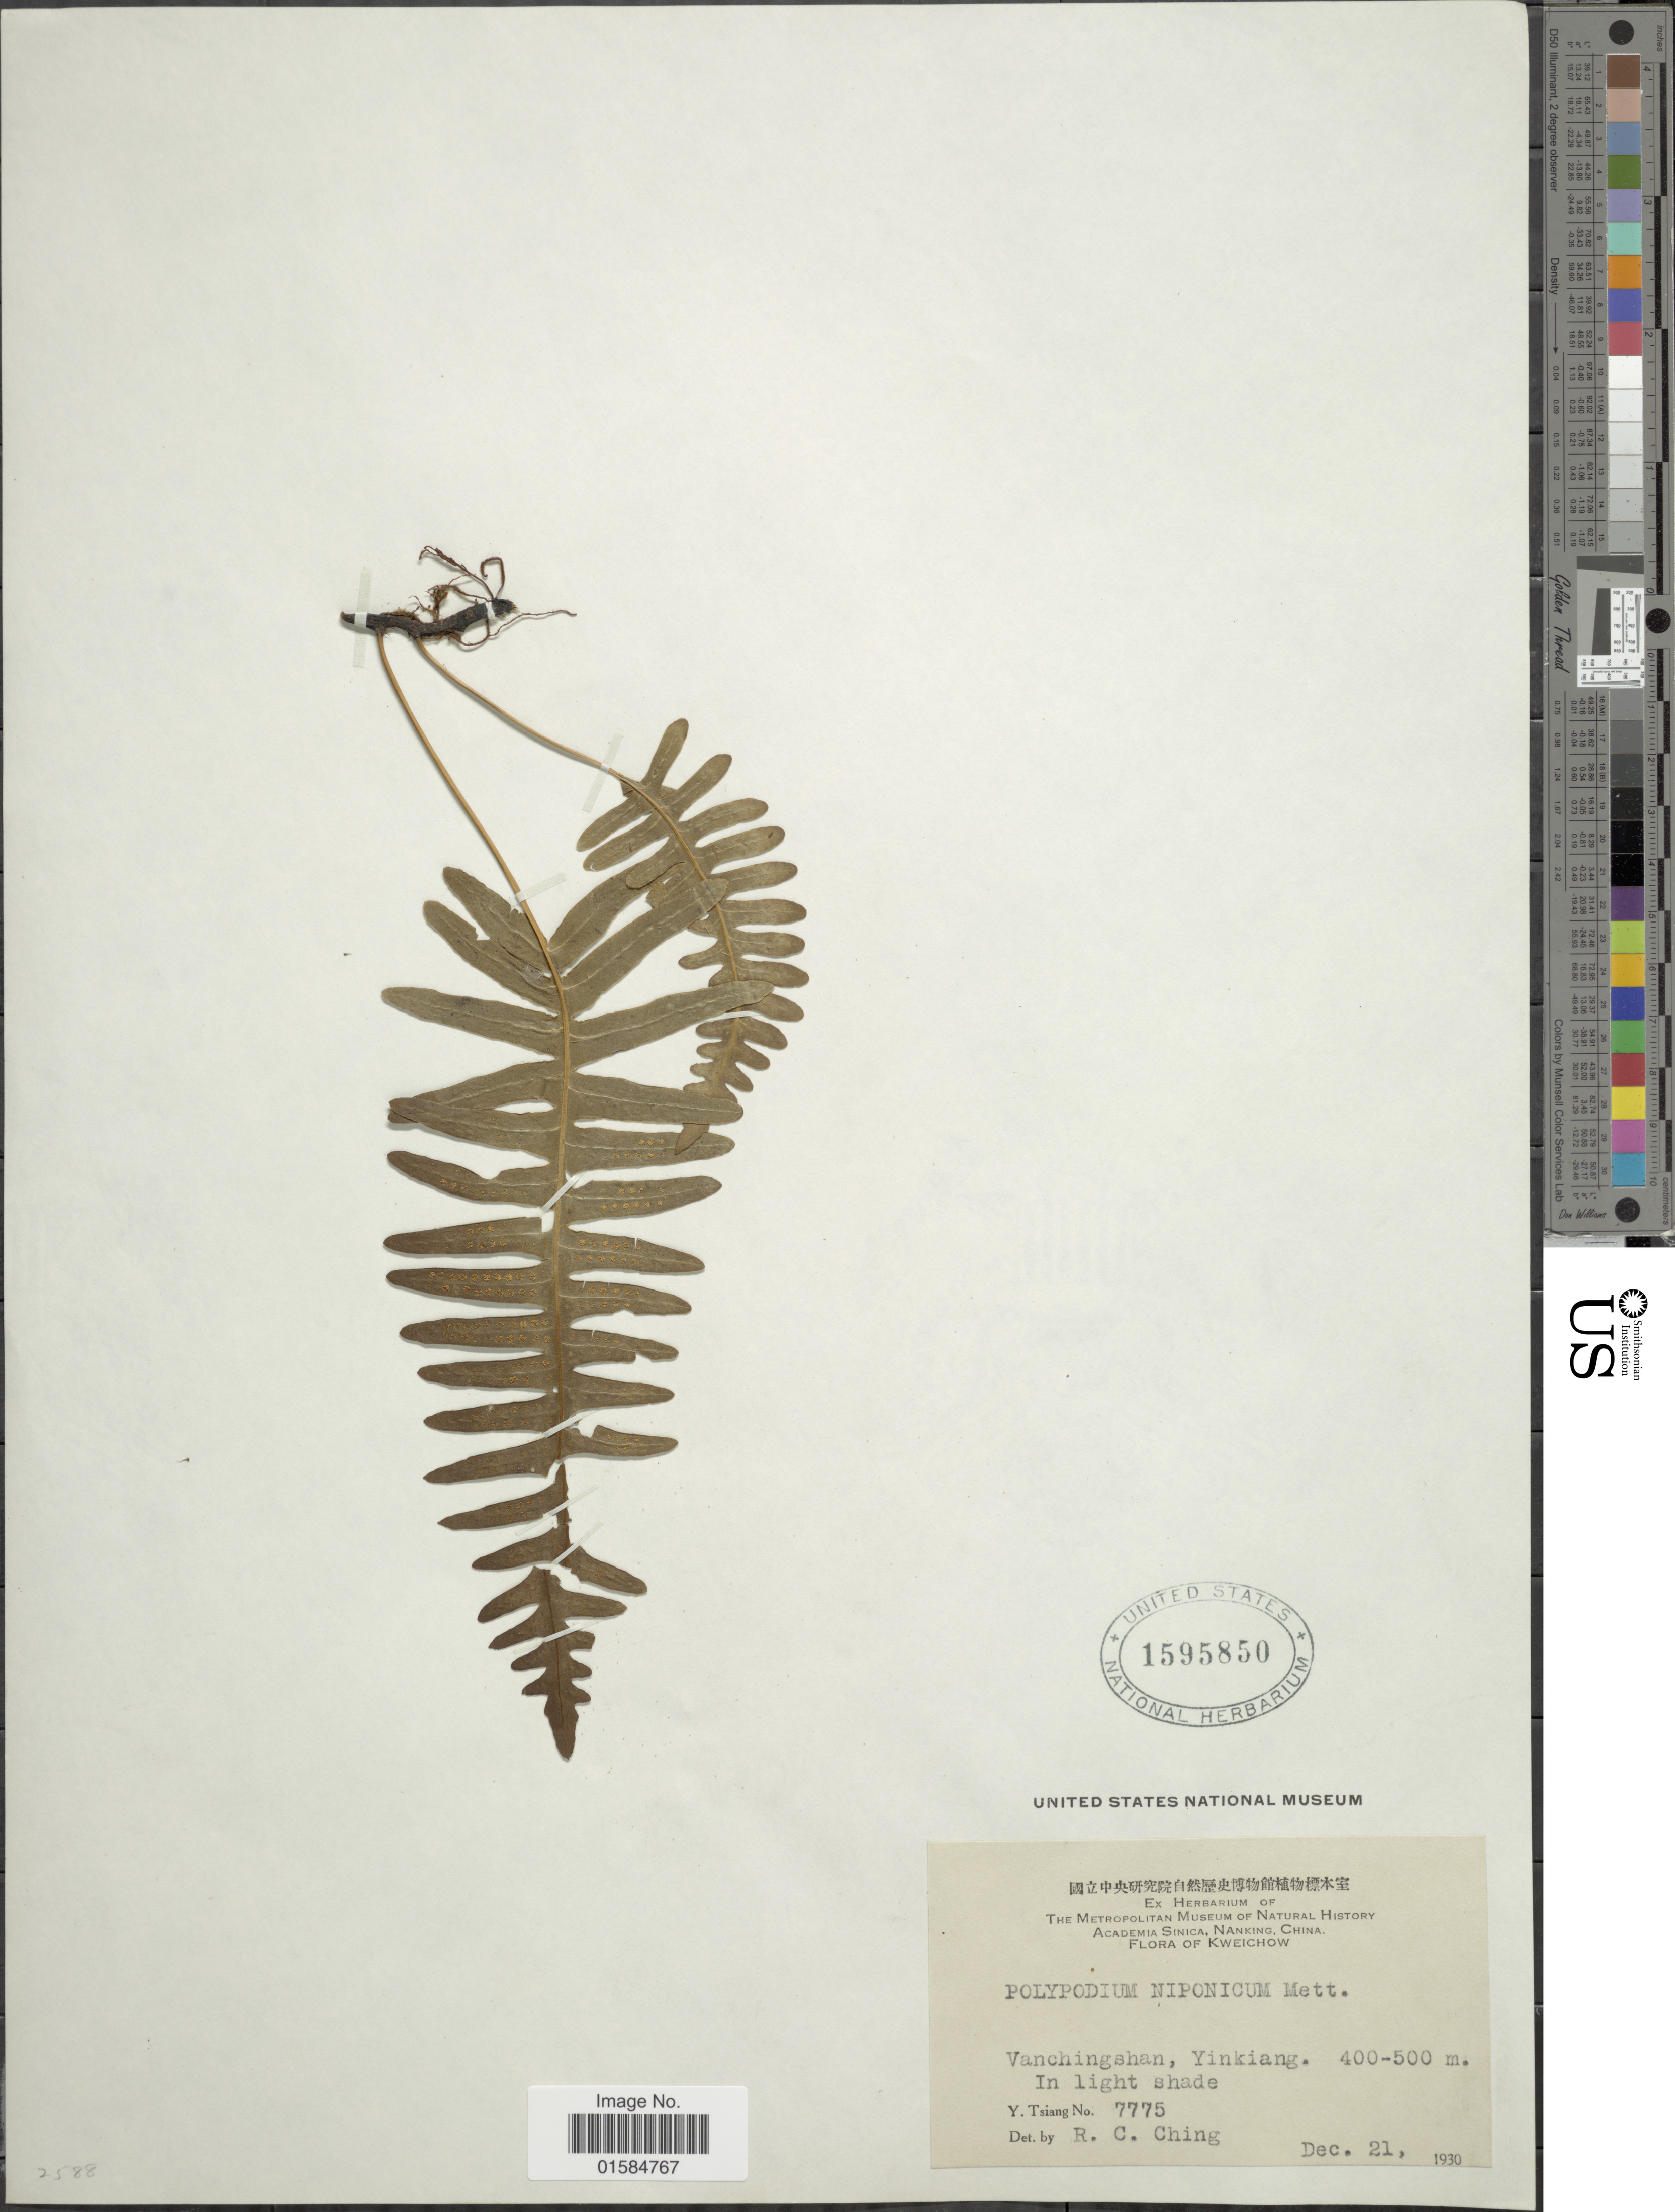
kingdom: Plantae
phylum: Tracheophyta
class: Polypodiopsida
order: Polypodiales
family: Polypodiaceae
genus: Goniophlebium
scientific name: Goniophlebium niponicum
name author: (Mett.) Bedd.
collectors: Y. Tsiang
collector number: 7775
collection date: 1930-12-21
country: China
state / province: Guizhou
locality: Kweichow, Vanchingshan, Yinkiang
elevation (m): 400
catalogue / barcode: US 1595850